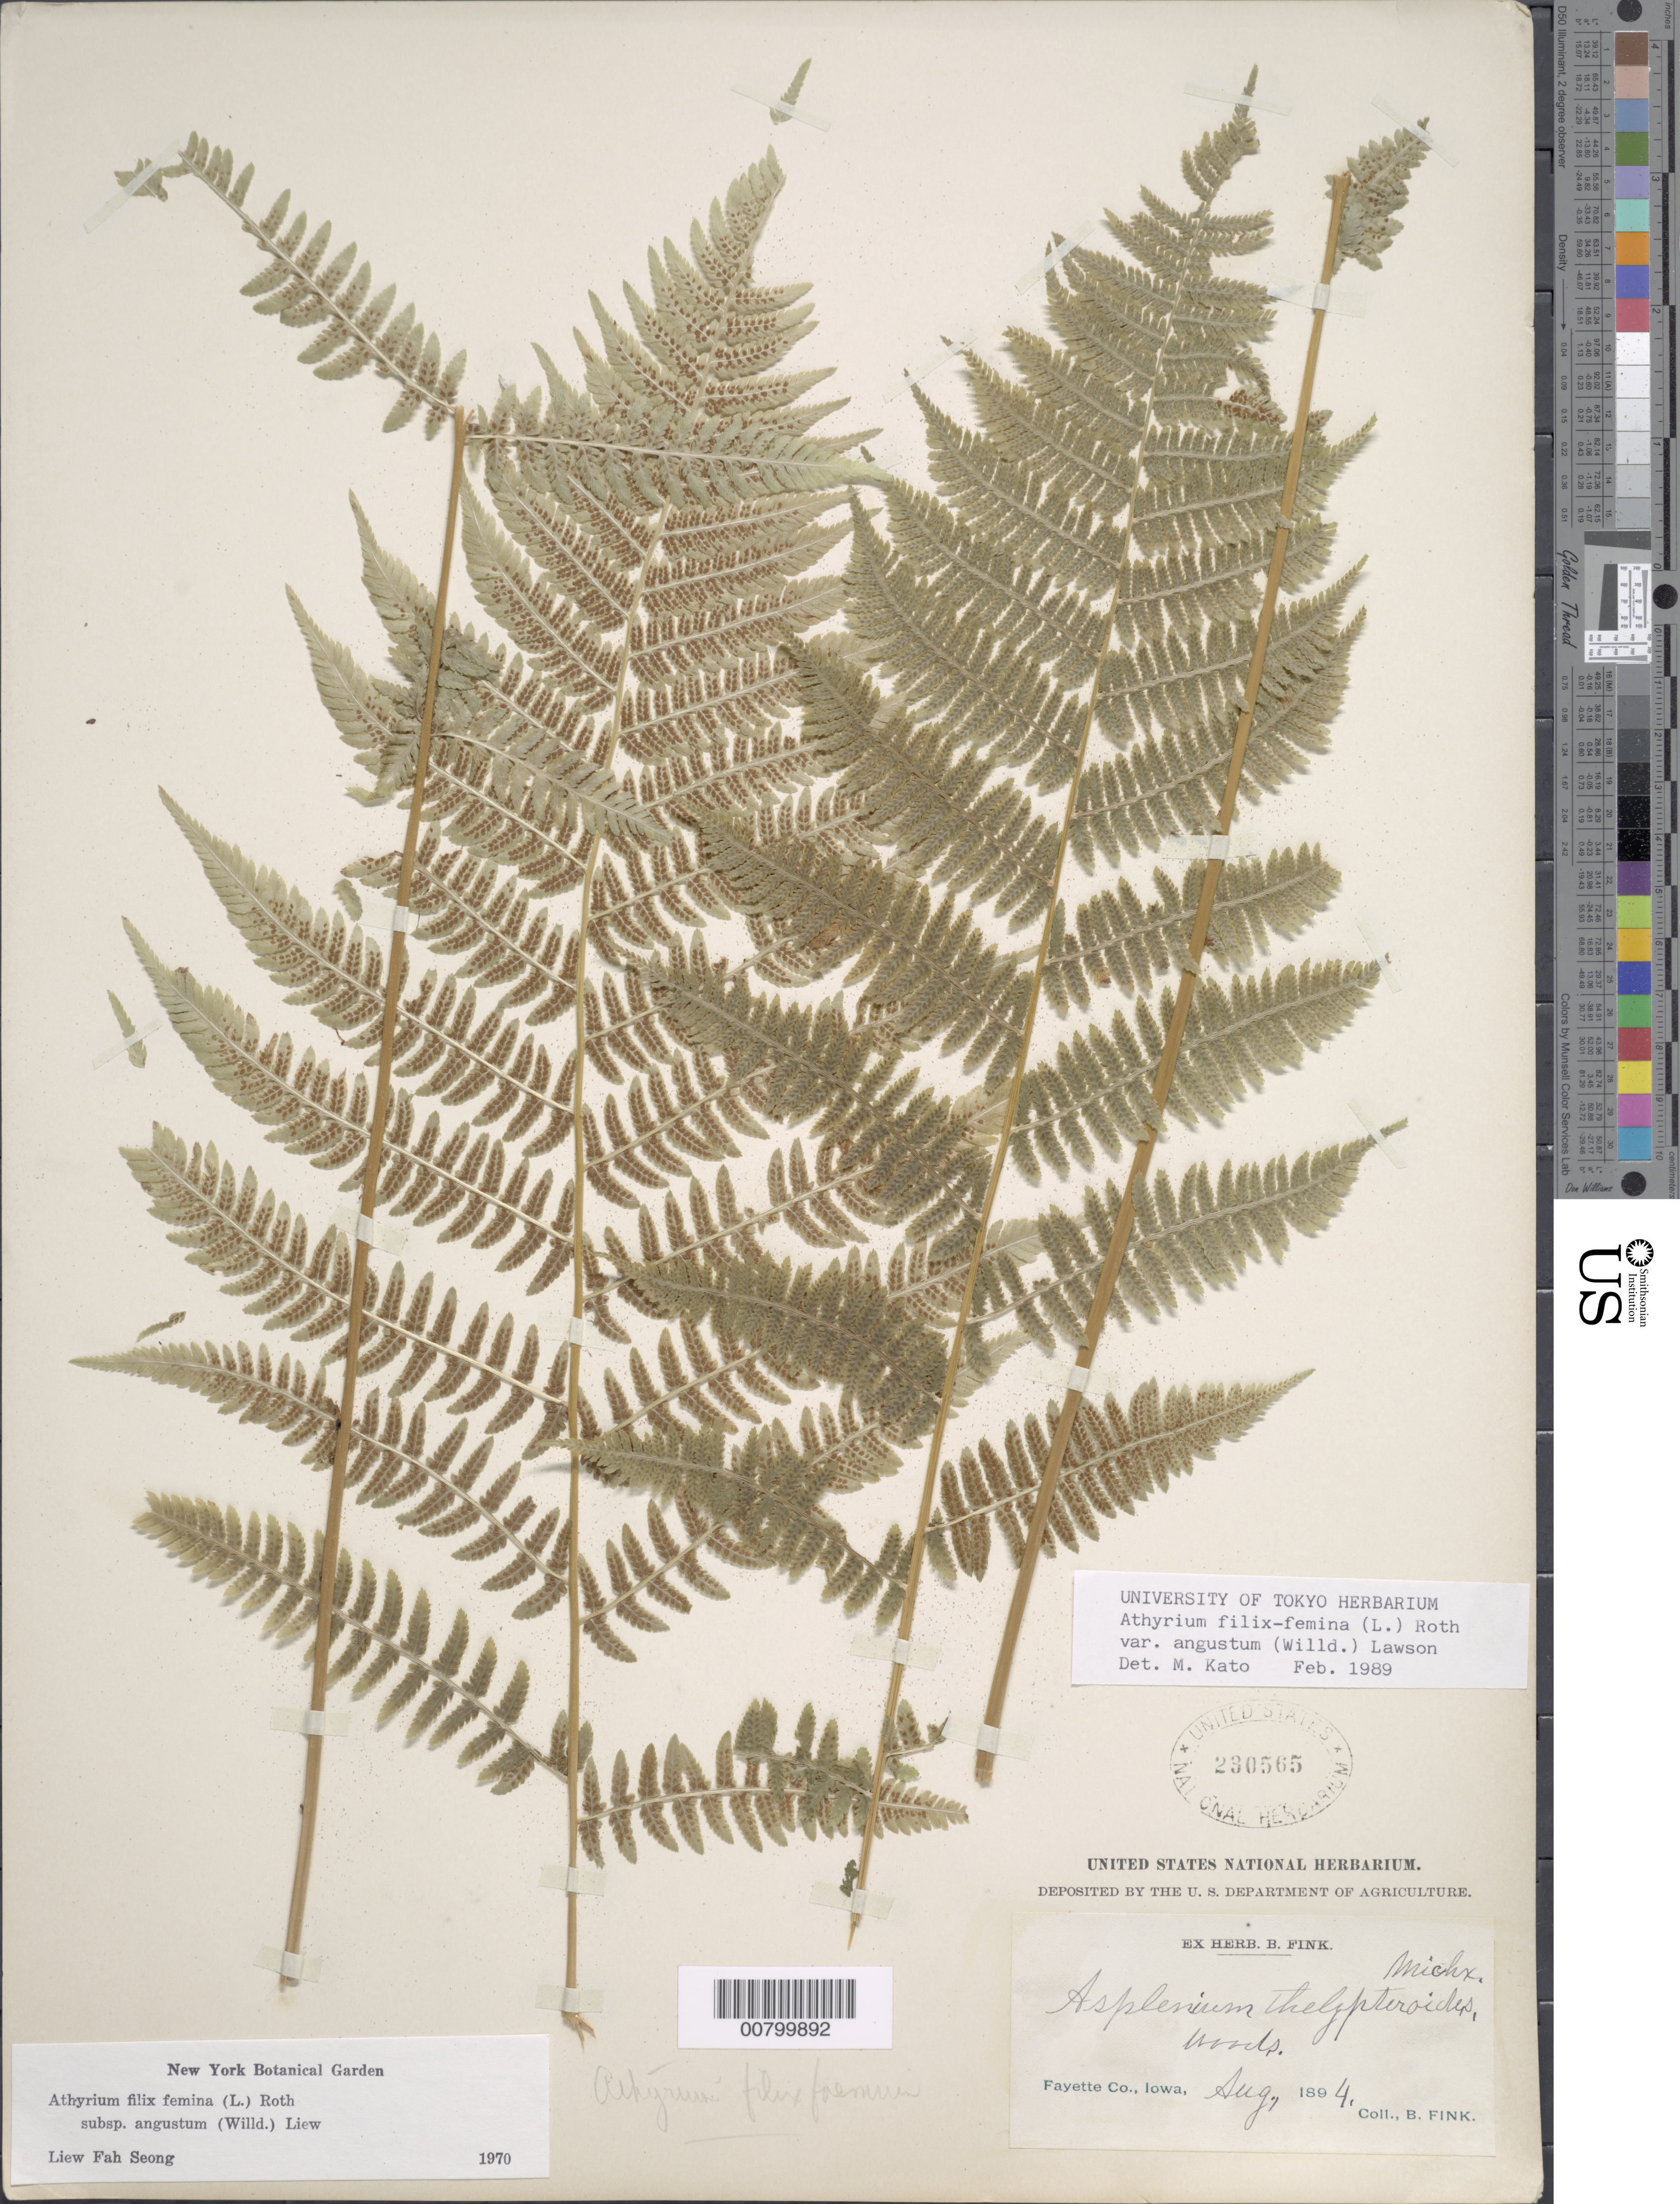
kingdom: Plantae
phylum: Tracheophyta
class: Polypodiopsida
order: Polypodiales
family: Athyriaceae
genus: Athyrium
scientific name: Athyrium filix-femina subsp. angustatum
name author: (Willd.) R.T. Clausen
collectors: B. Fink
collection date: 1894-08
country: United States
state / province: Iowa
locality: Fayette Co.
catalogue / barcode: US 230565